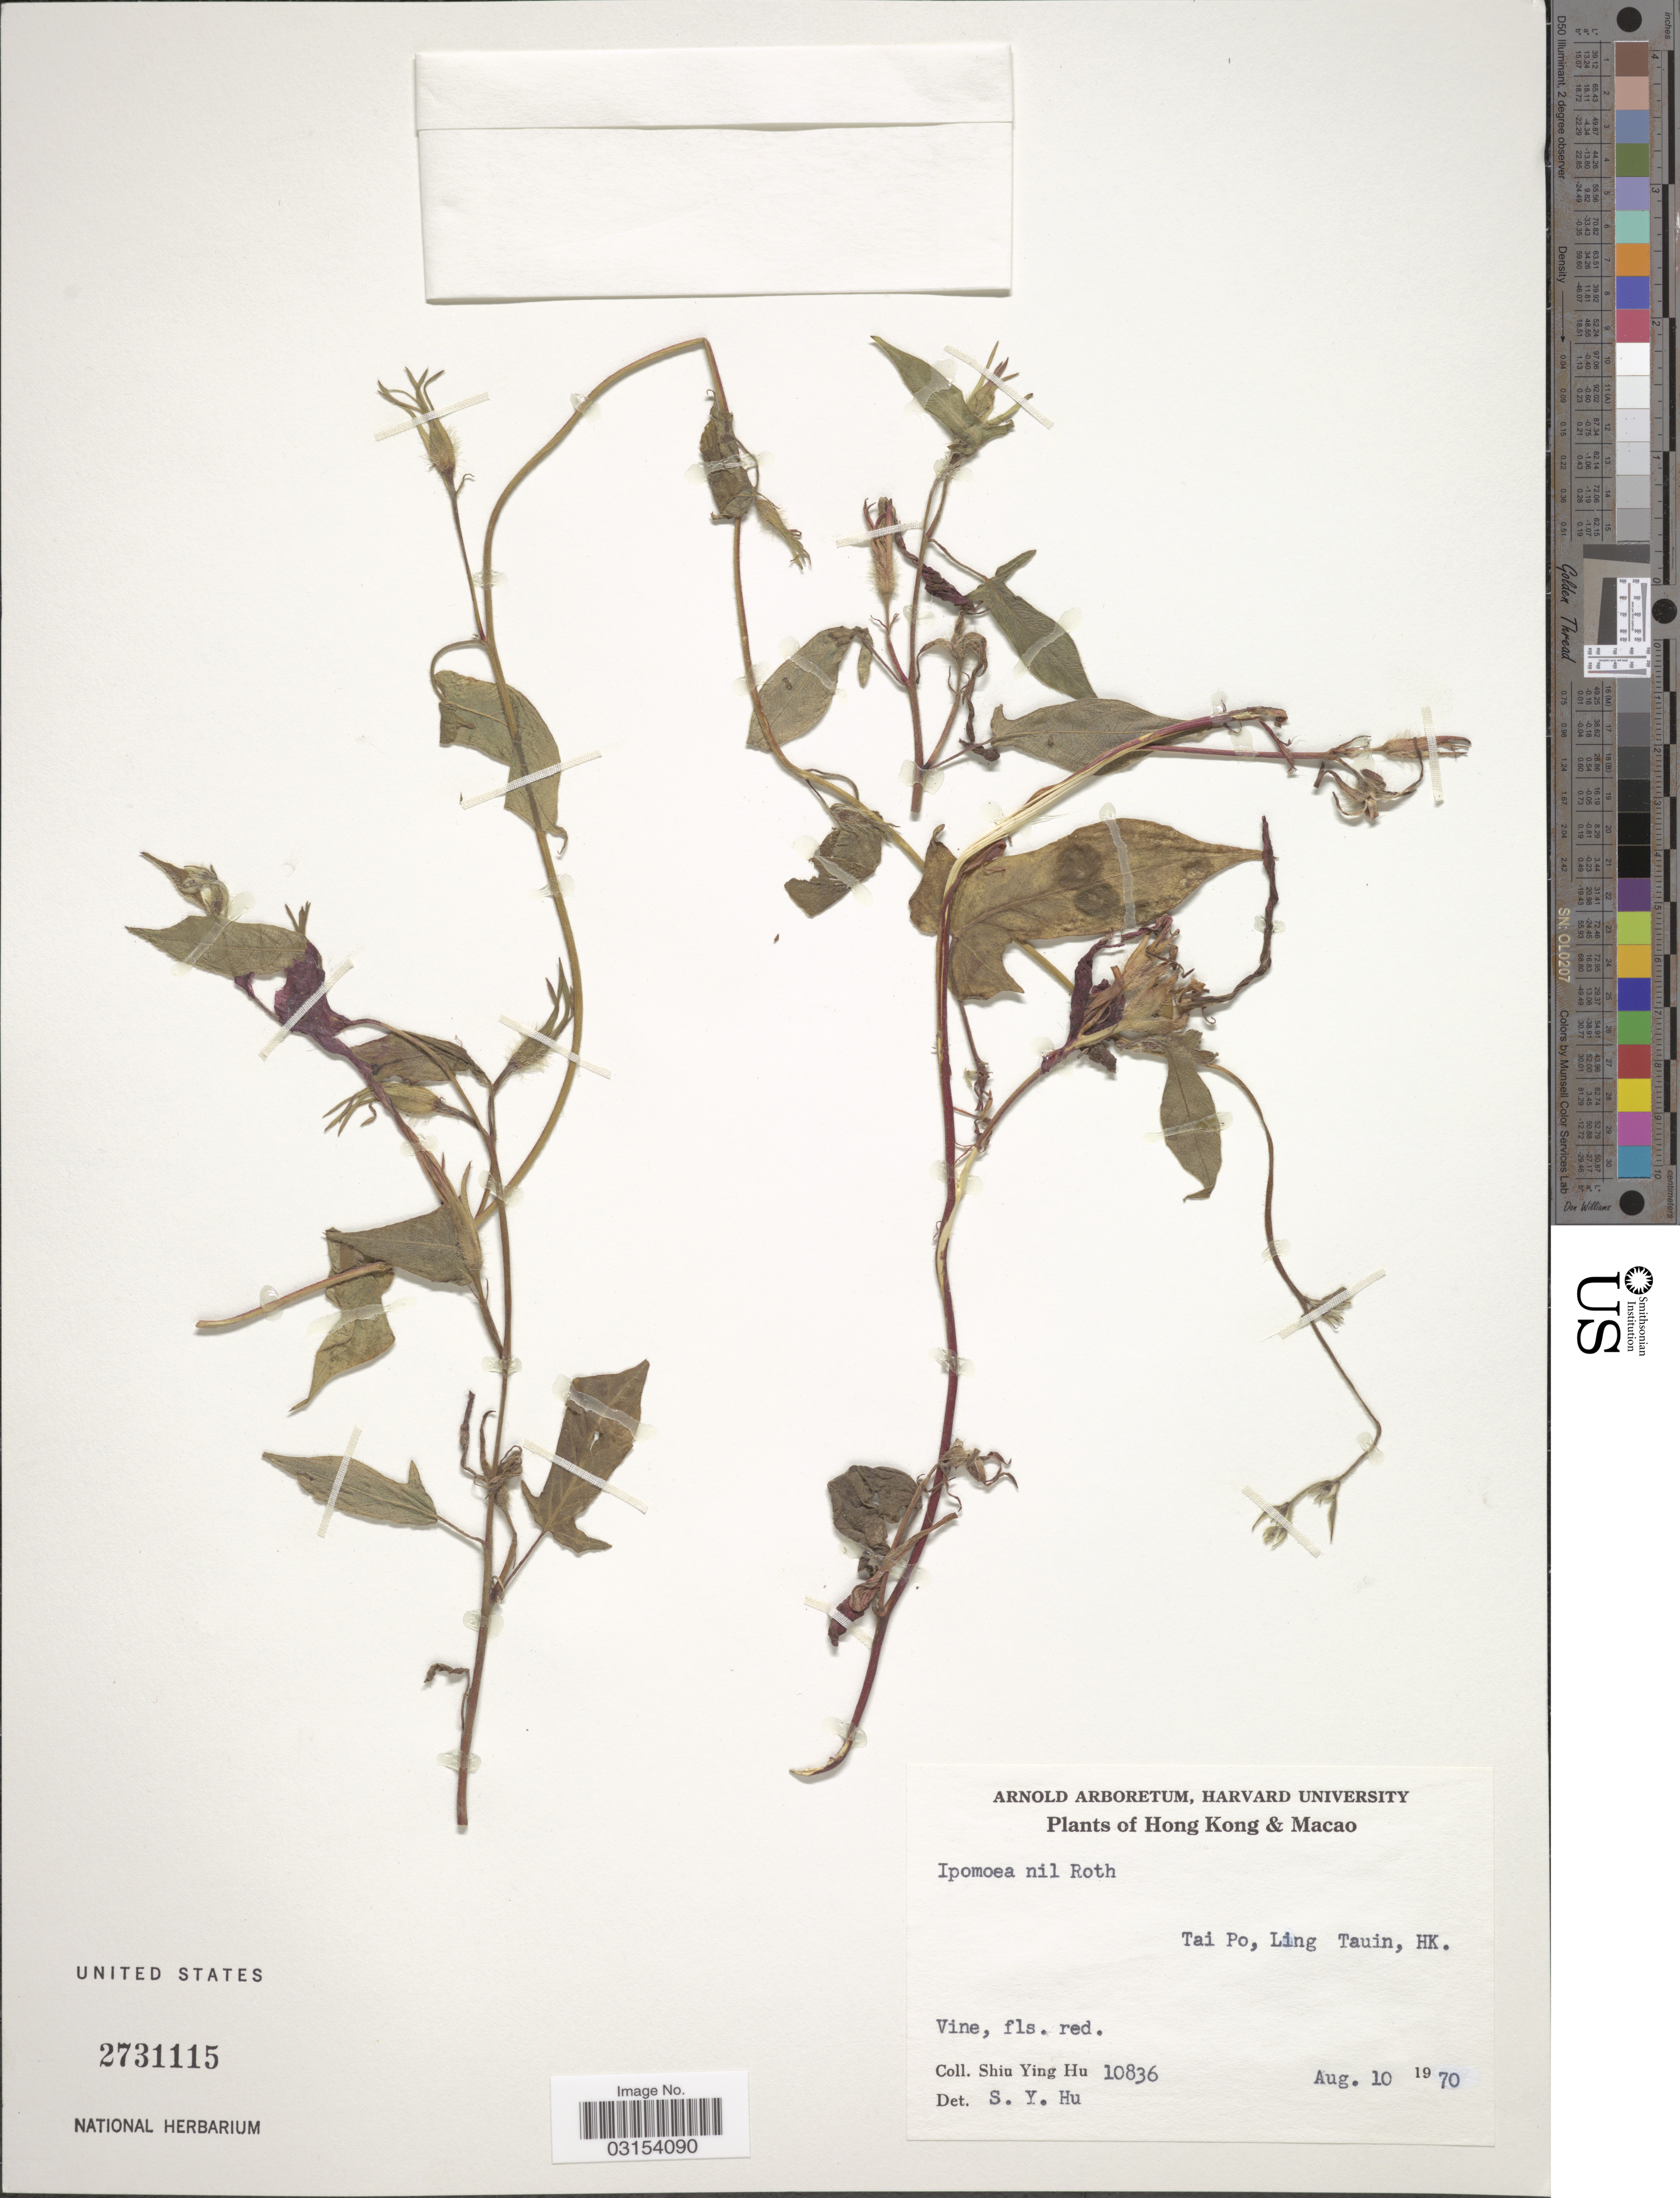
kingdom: Plantae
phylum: Tracheophyta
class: Magnoliopsida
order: Solanales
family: Convolvulaceae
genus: Ipomoea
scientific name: Ipomoea nil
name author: (L.) Roth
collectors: S. Y. Hu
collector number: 10836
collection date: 1970-08-10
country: China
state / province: Hong Kong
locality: Hong Kong, Tai Po, Ling Tauin, HK.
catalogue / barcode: US 2731115